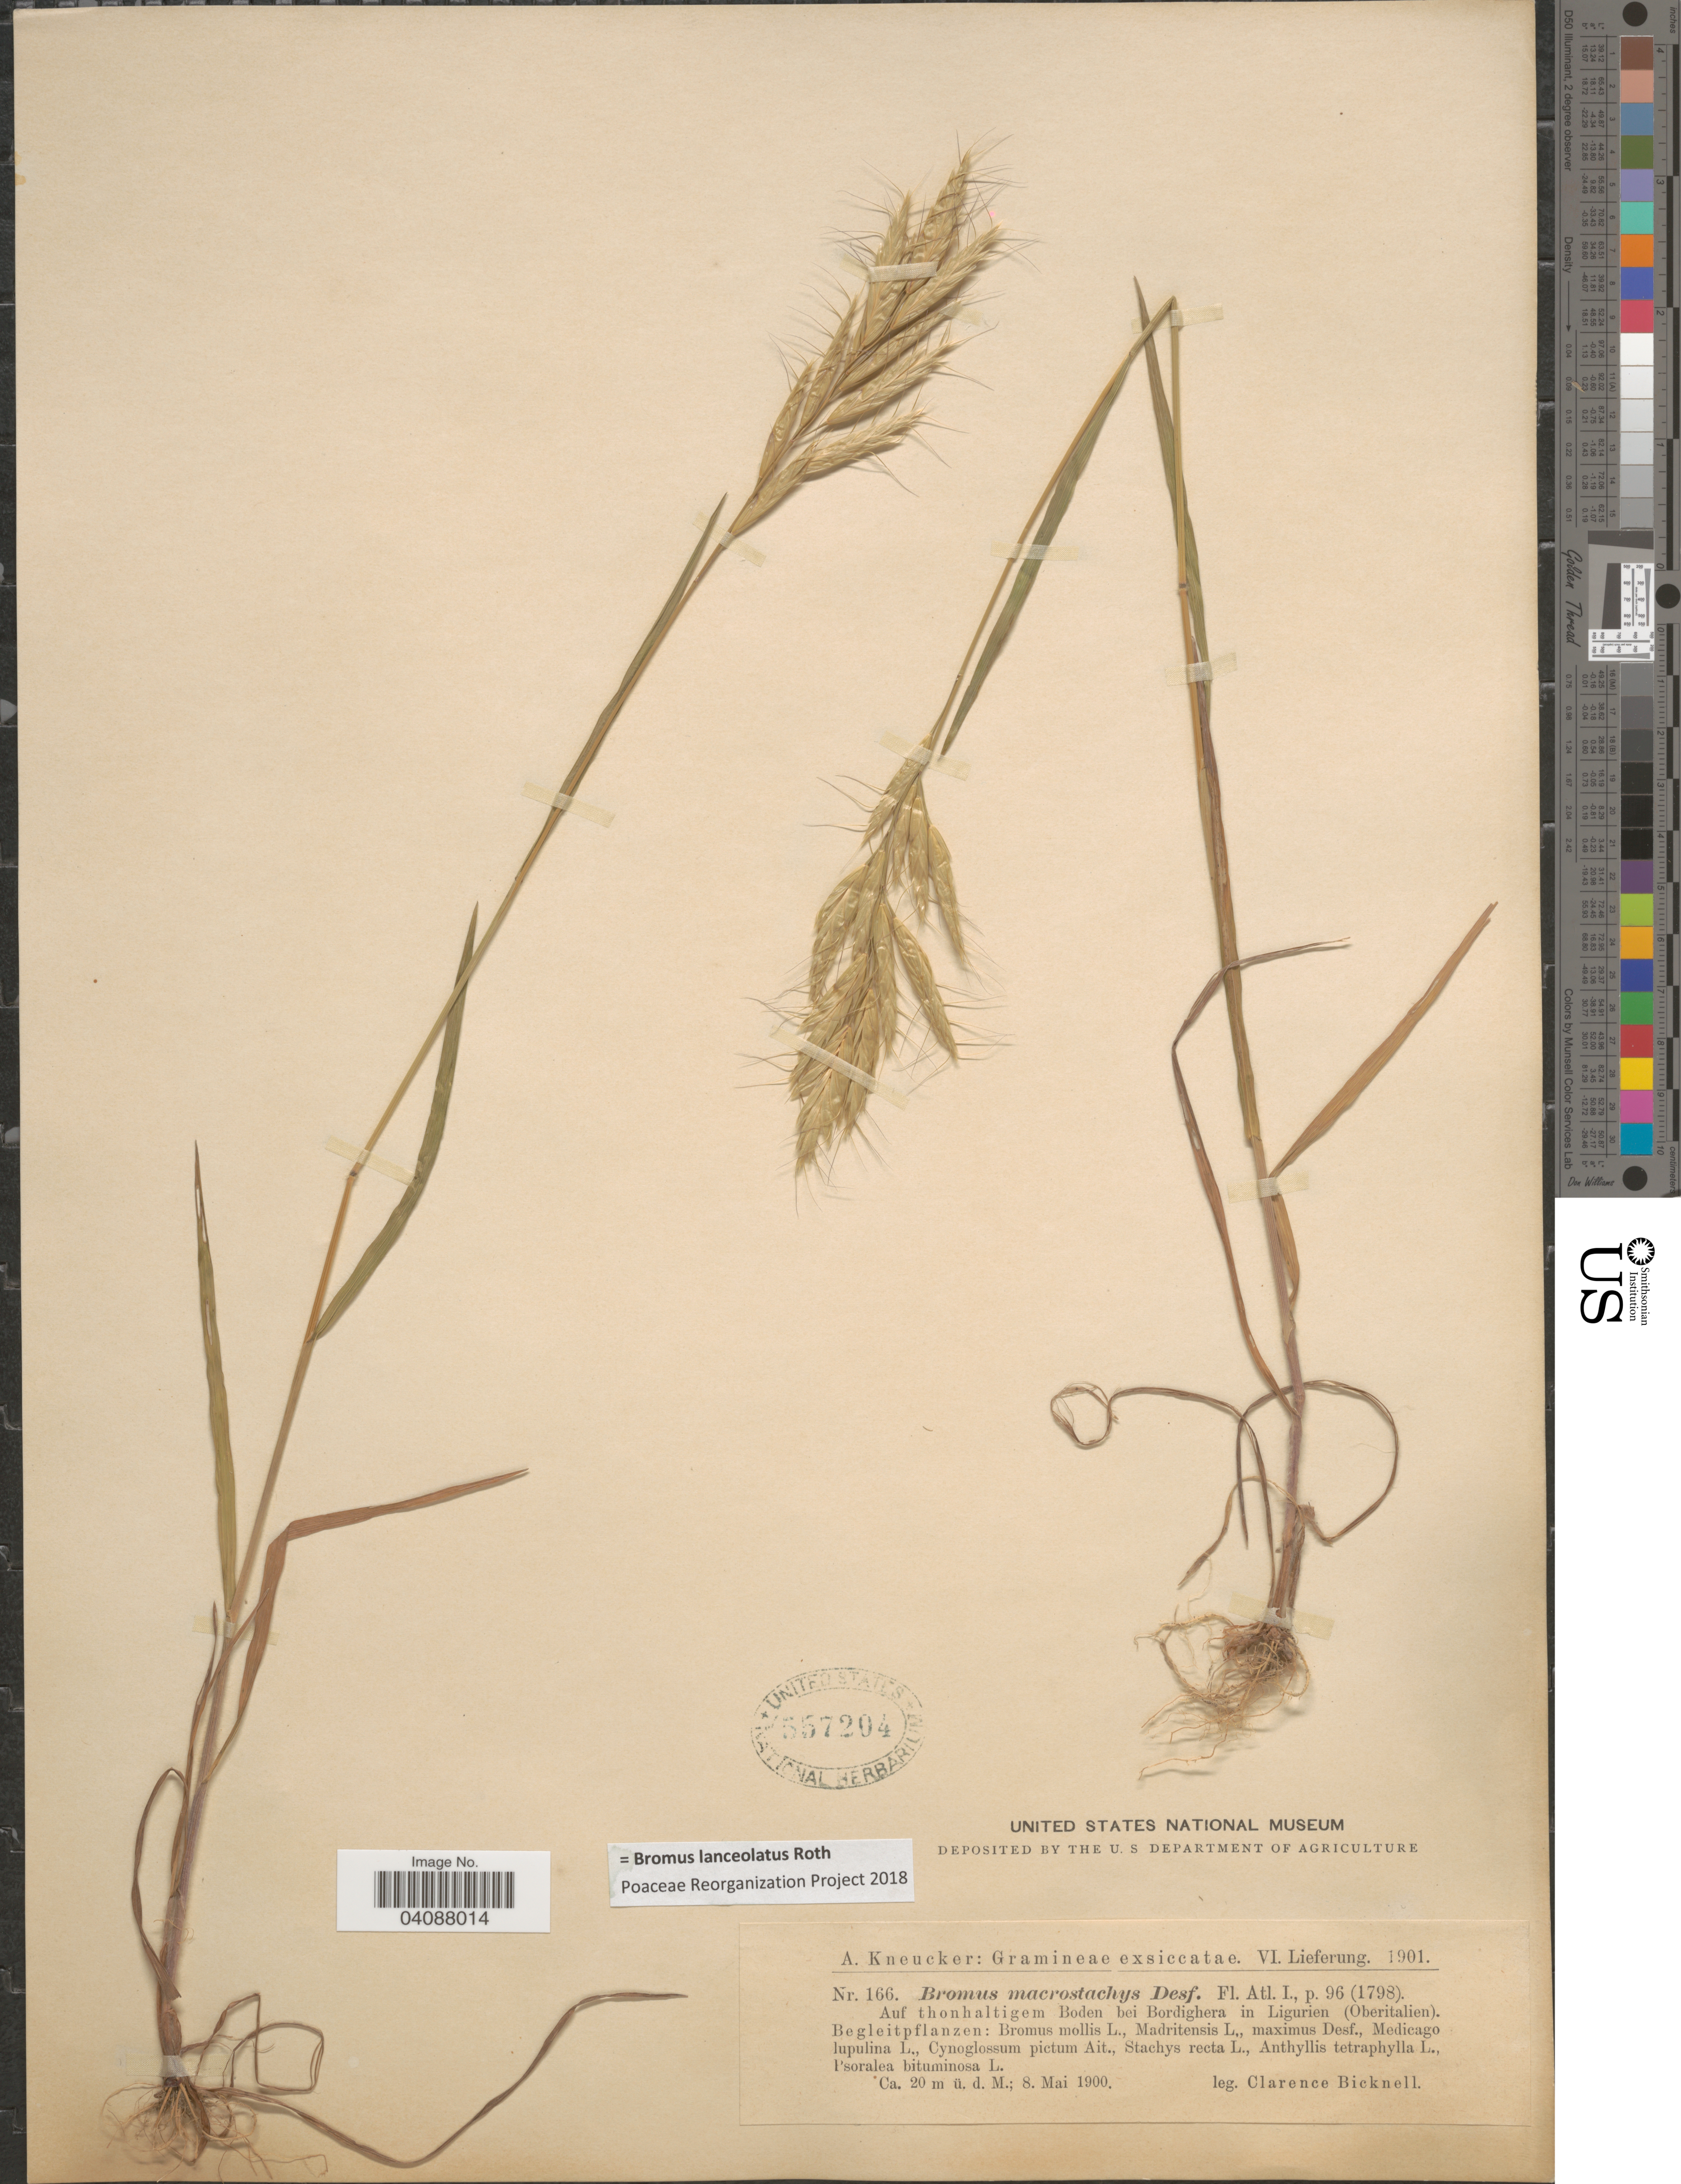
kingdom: Plantae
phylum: Tracheophyta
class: Liliopsida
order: Poales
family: Poaceae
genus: Bromus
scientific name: Bromus lanceolatus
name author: Roth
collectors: C. Bicknell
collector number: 166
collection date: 1900-05-08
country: Italy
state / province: Liguria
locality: Auf thonhaltigem Boden bei Bordighera in Ligurien (Oberitalien).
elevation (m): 20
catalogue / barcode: US 557204